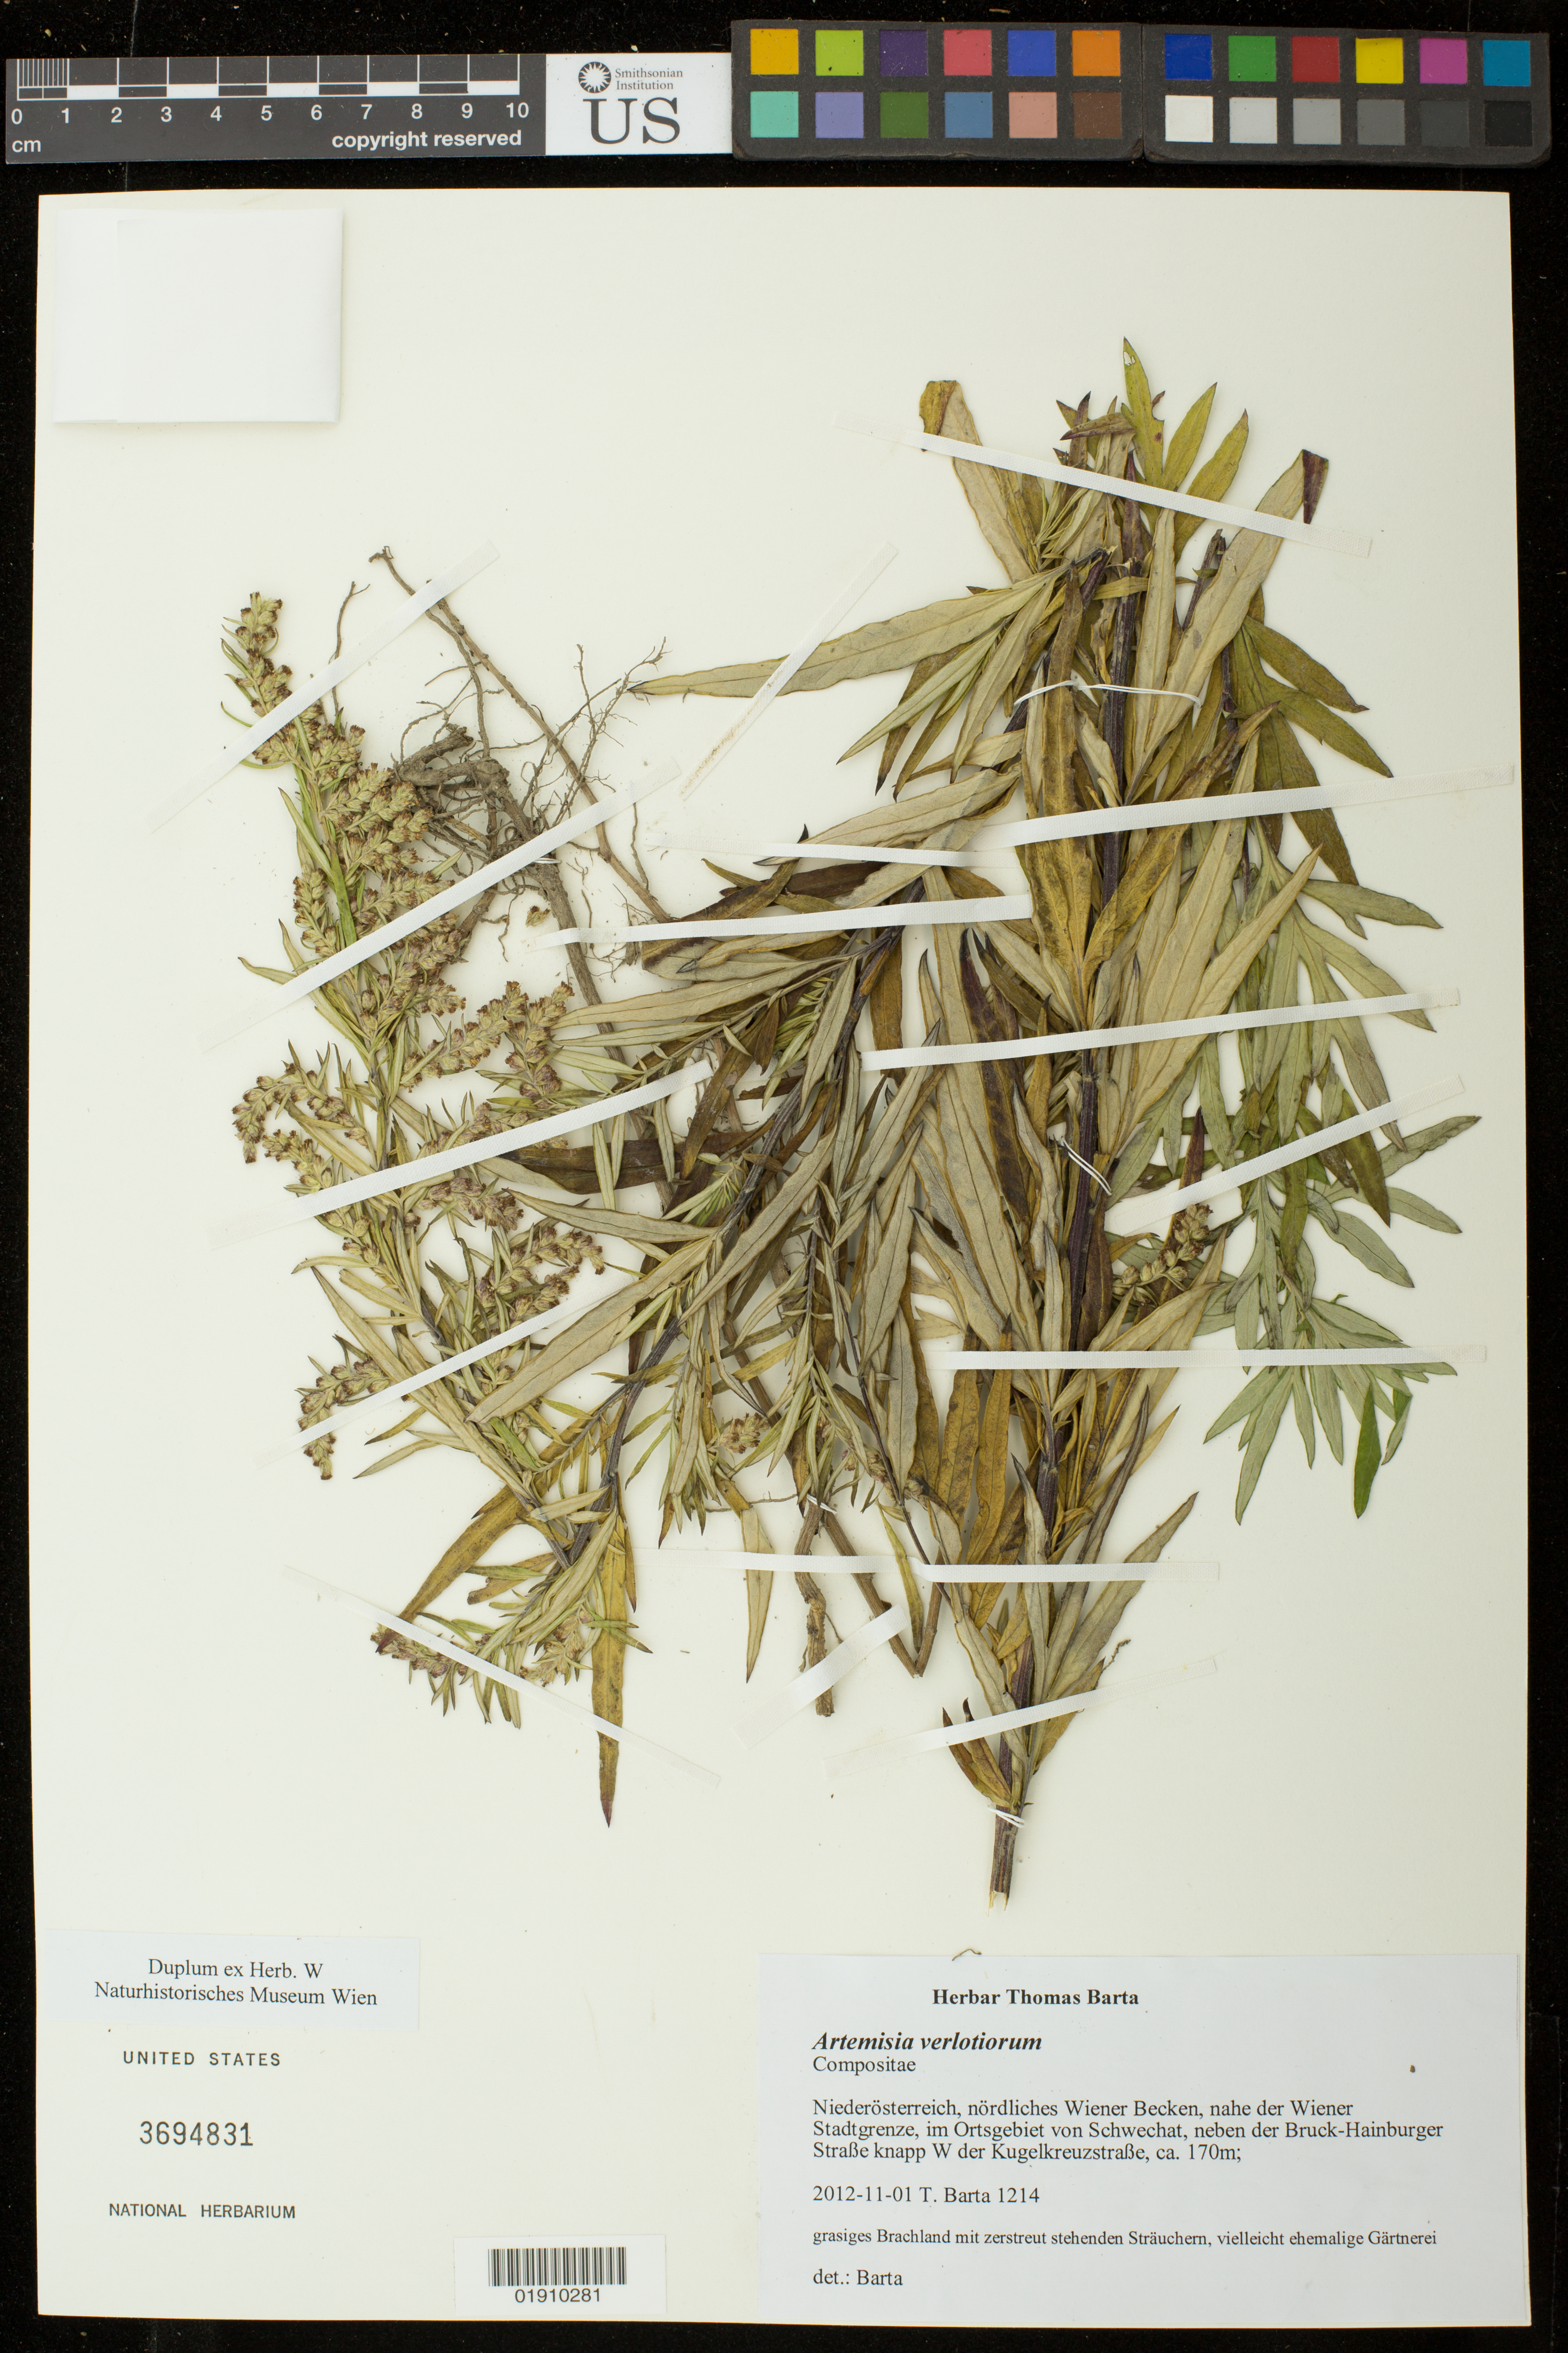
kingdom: Plantae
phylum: Tracheophyta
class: Magnoliopsida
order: Asterales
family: Asteraceae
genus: Artemisia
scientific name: Artemisia verlotiorum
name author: Lamotte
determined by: Barta, Thomas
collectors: T. Barta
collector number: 1214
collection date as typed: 2012-11-01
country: Austria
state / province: Niederosterreich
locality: Niederösterreich, nördliches Wiener Becken, nähe der Wiener Stadtgrenze, im Ortsgebiet von Schwechat, neben der Bruck-Hainburger Strabe knapp W der Kugelkreuzstrabe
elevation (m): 170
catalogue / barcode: US 3694831